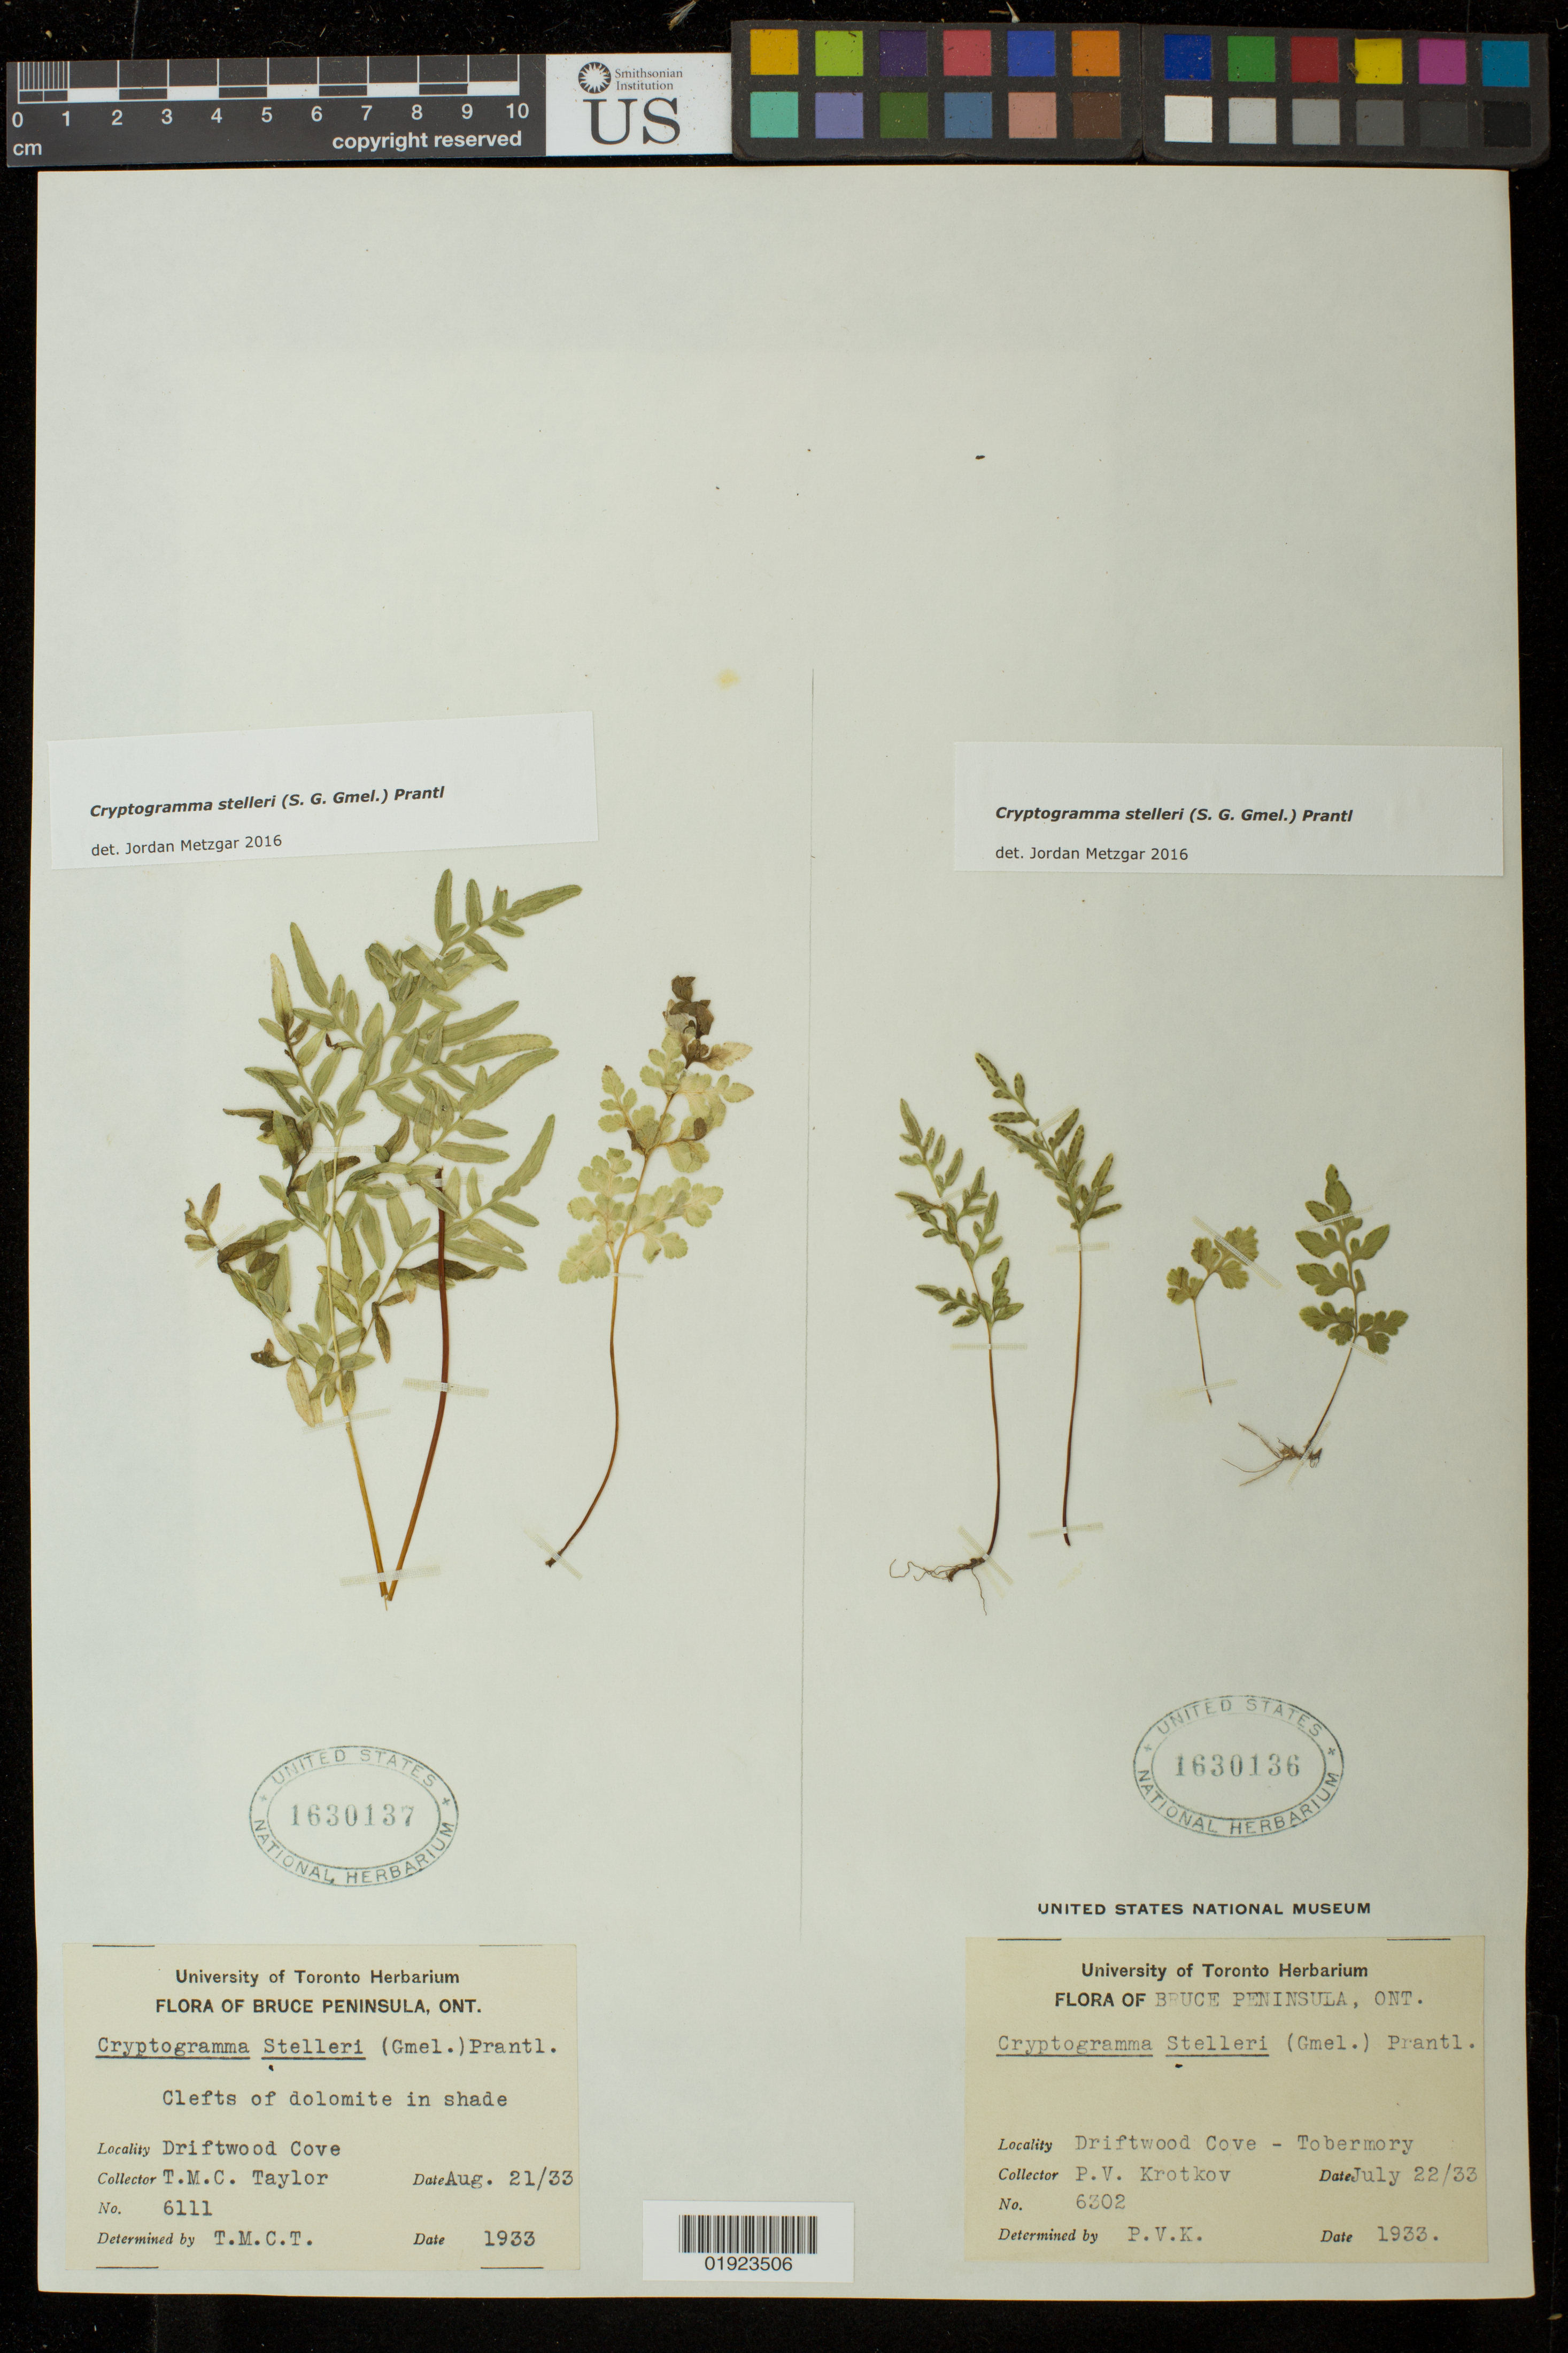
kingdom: Plantae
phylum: Tracheophyta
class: Polypodiopsida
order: Polypodiales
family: Pteridaceae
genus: Cryptogramma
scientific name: Cryptogramma stelleri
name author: (S.G. Gmel.) Prantl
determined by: Metzgar, Jordan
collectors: P. V. Krotkov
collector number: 6302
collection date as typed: July 22/33 1933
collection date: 1933-07-22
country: Canada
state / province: Ontario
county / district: Nipissing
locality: Bruce Peninsula, Ont.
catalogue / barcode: US 1630136